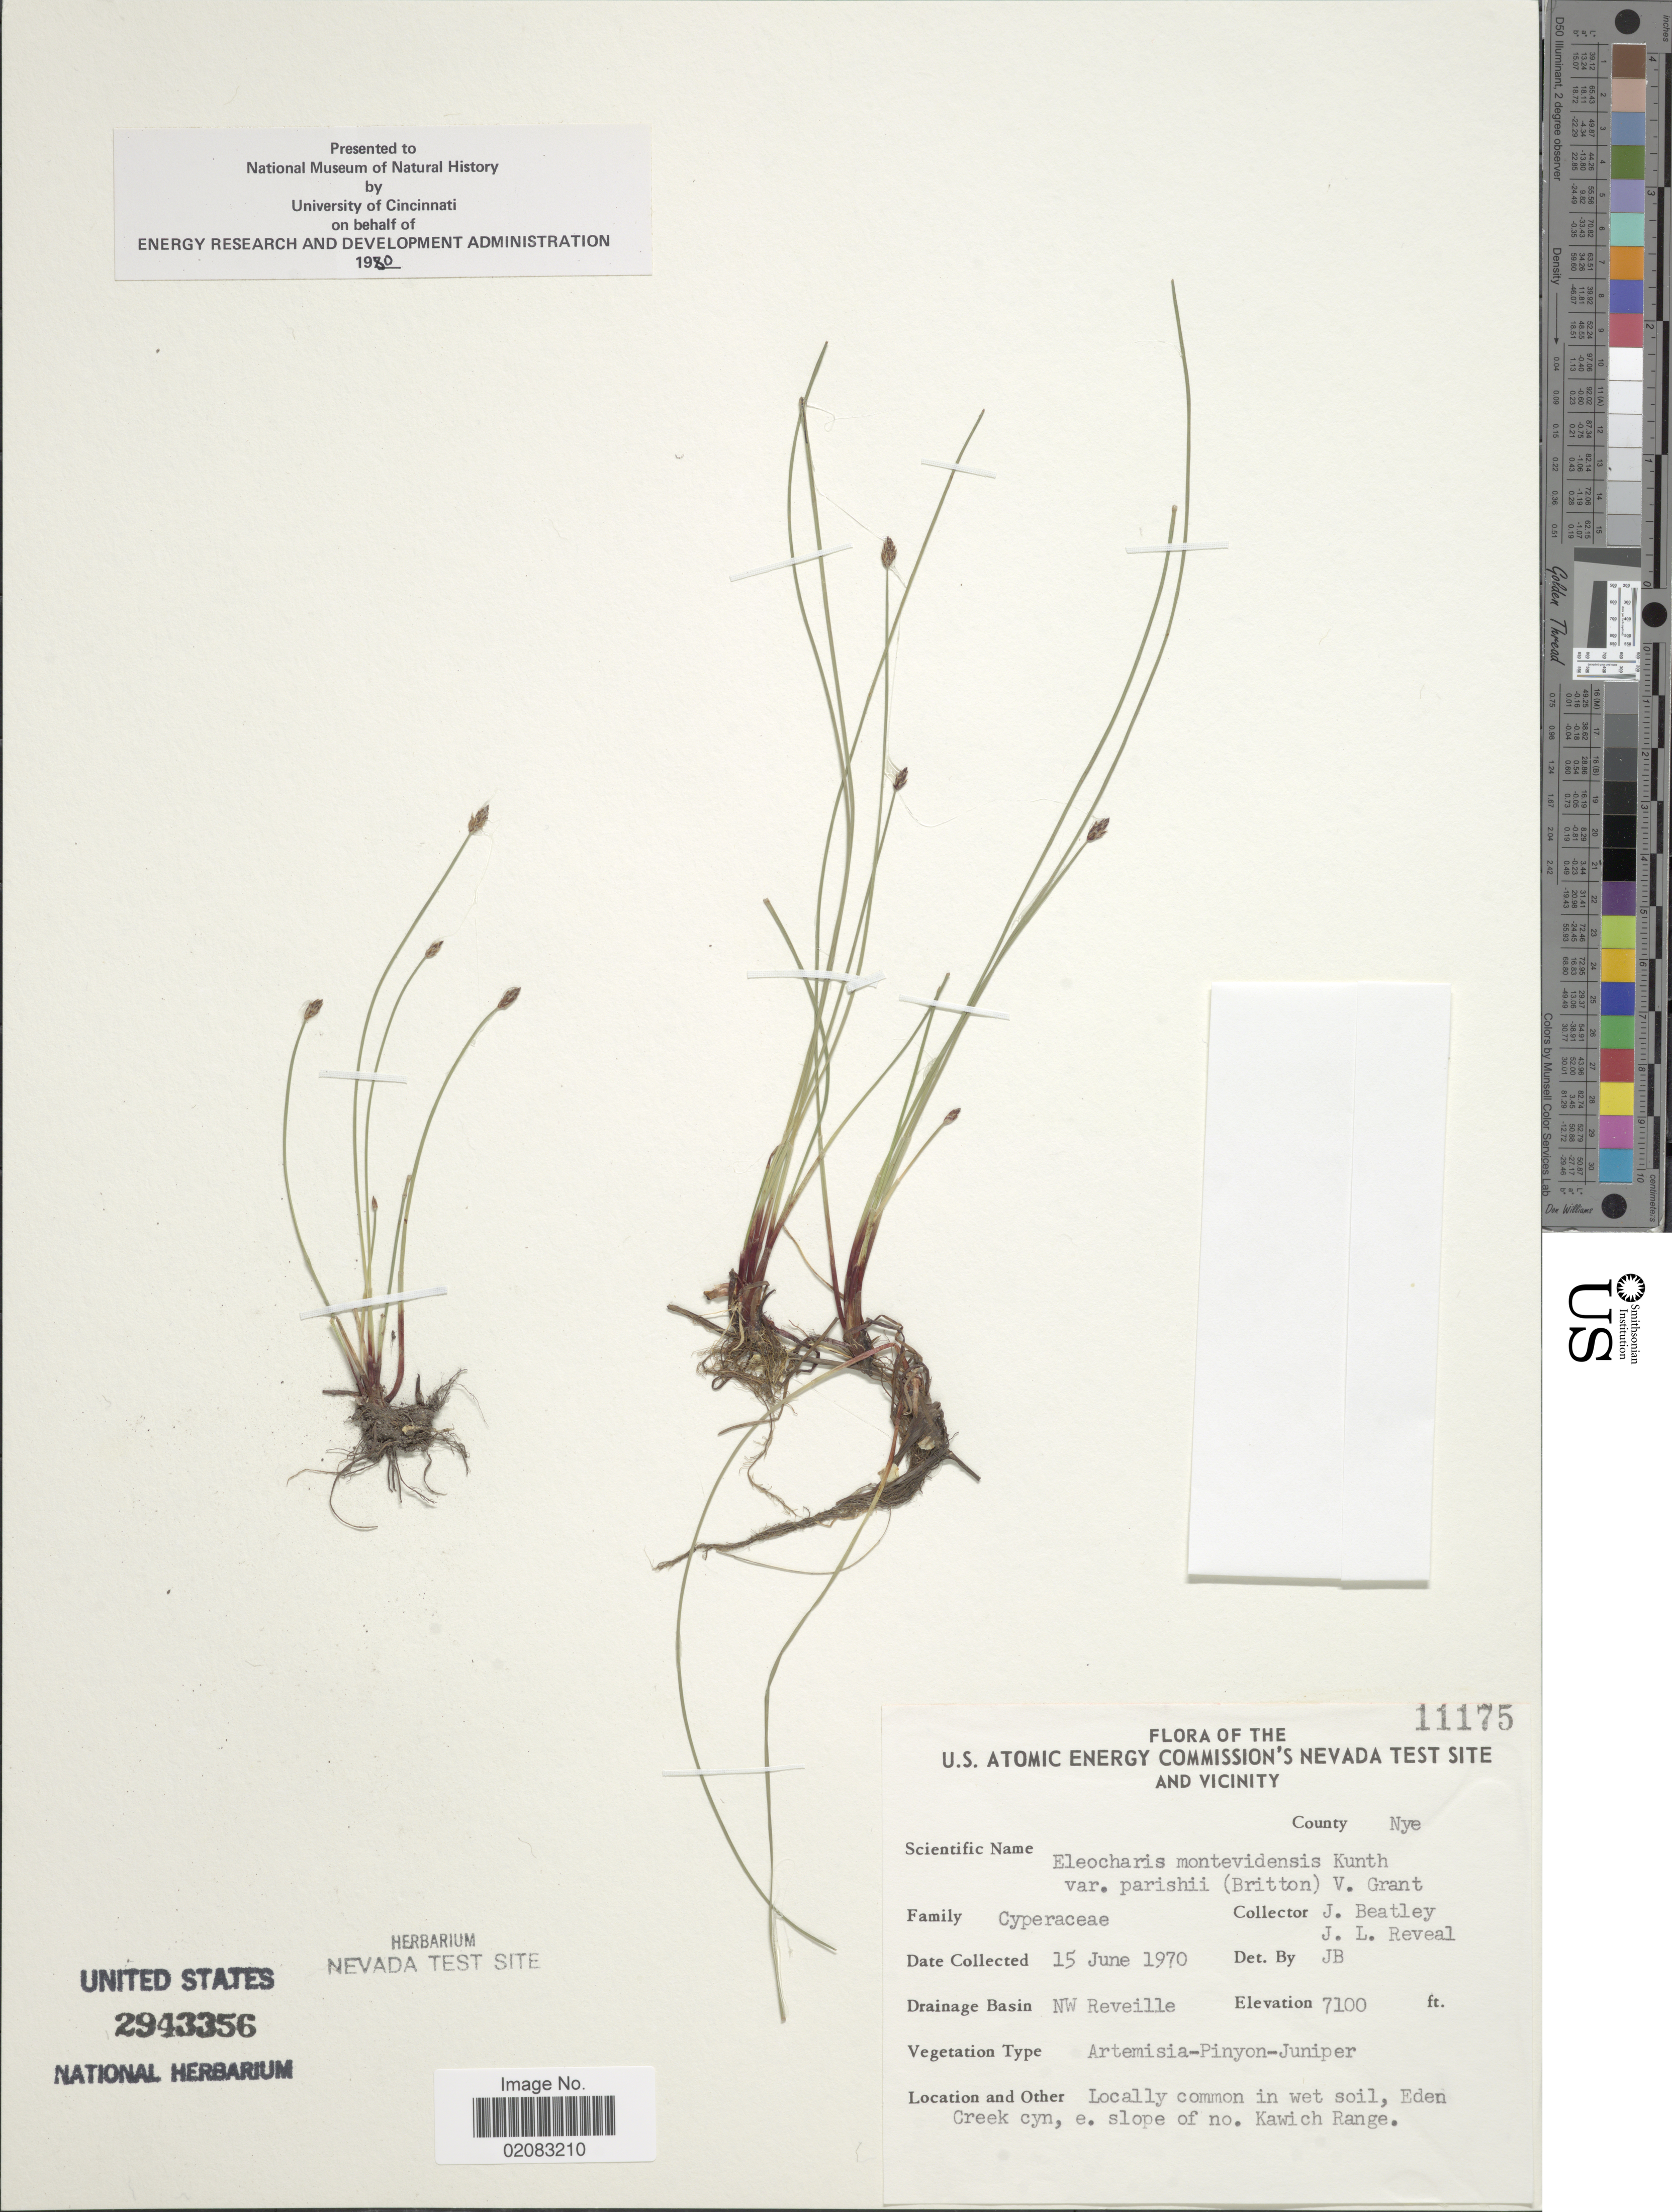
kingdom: Plantae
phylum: Tracheophyta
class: Liliopsida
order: Poales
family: Cyperaceae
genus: Eleocharis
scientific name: Eleocharis parishii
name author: Britton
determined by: Strong, Mark T., (BOT), Smithsonian Institution - National Museum of Natural History (UNITED STATES)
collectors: J. C. Beatley & J. L. Reveal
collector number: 11175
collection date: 1970-06-15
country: United States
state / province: Nevada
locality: U.S. Atomic Energy Commision's Nevada Test Site and Vicinity, County Nye, Drainage Basin NW Reveille, Locally common in wet soil, Eden Creek cyn, e slope of no Kawich Range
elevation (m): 2164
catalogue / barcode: US 2943356